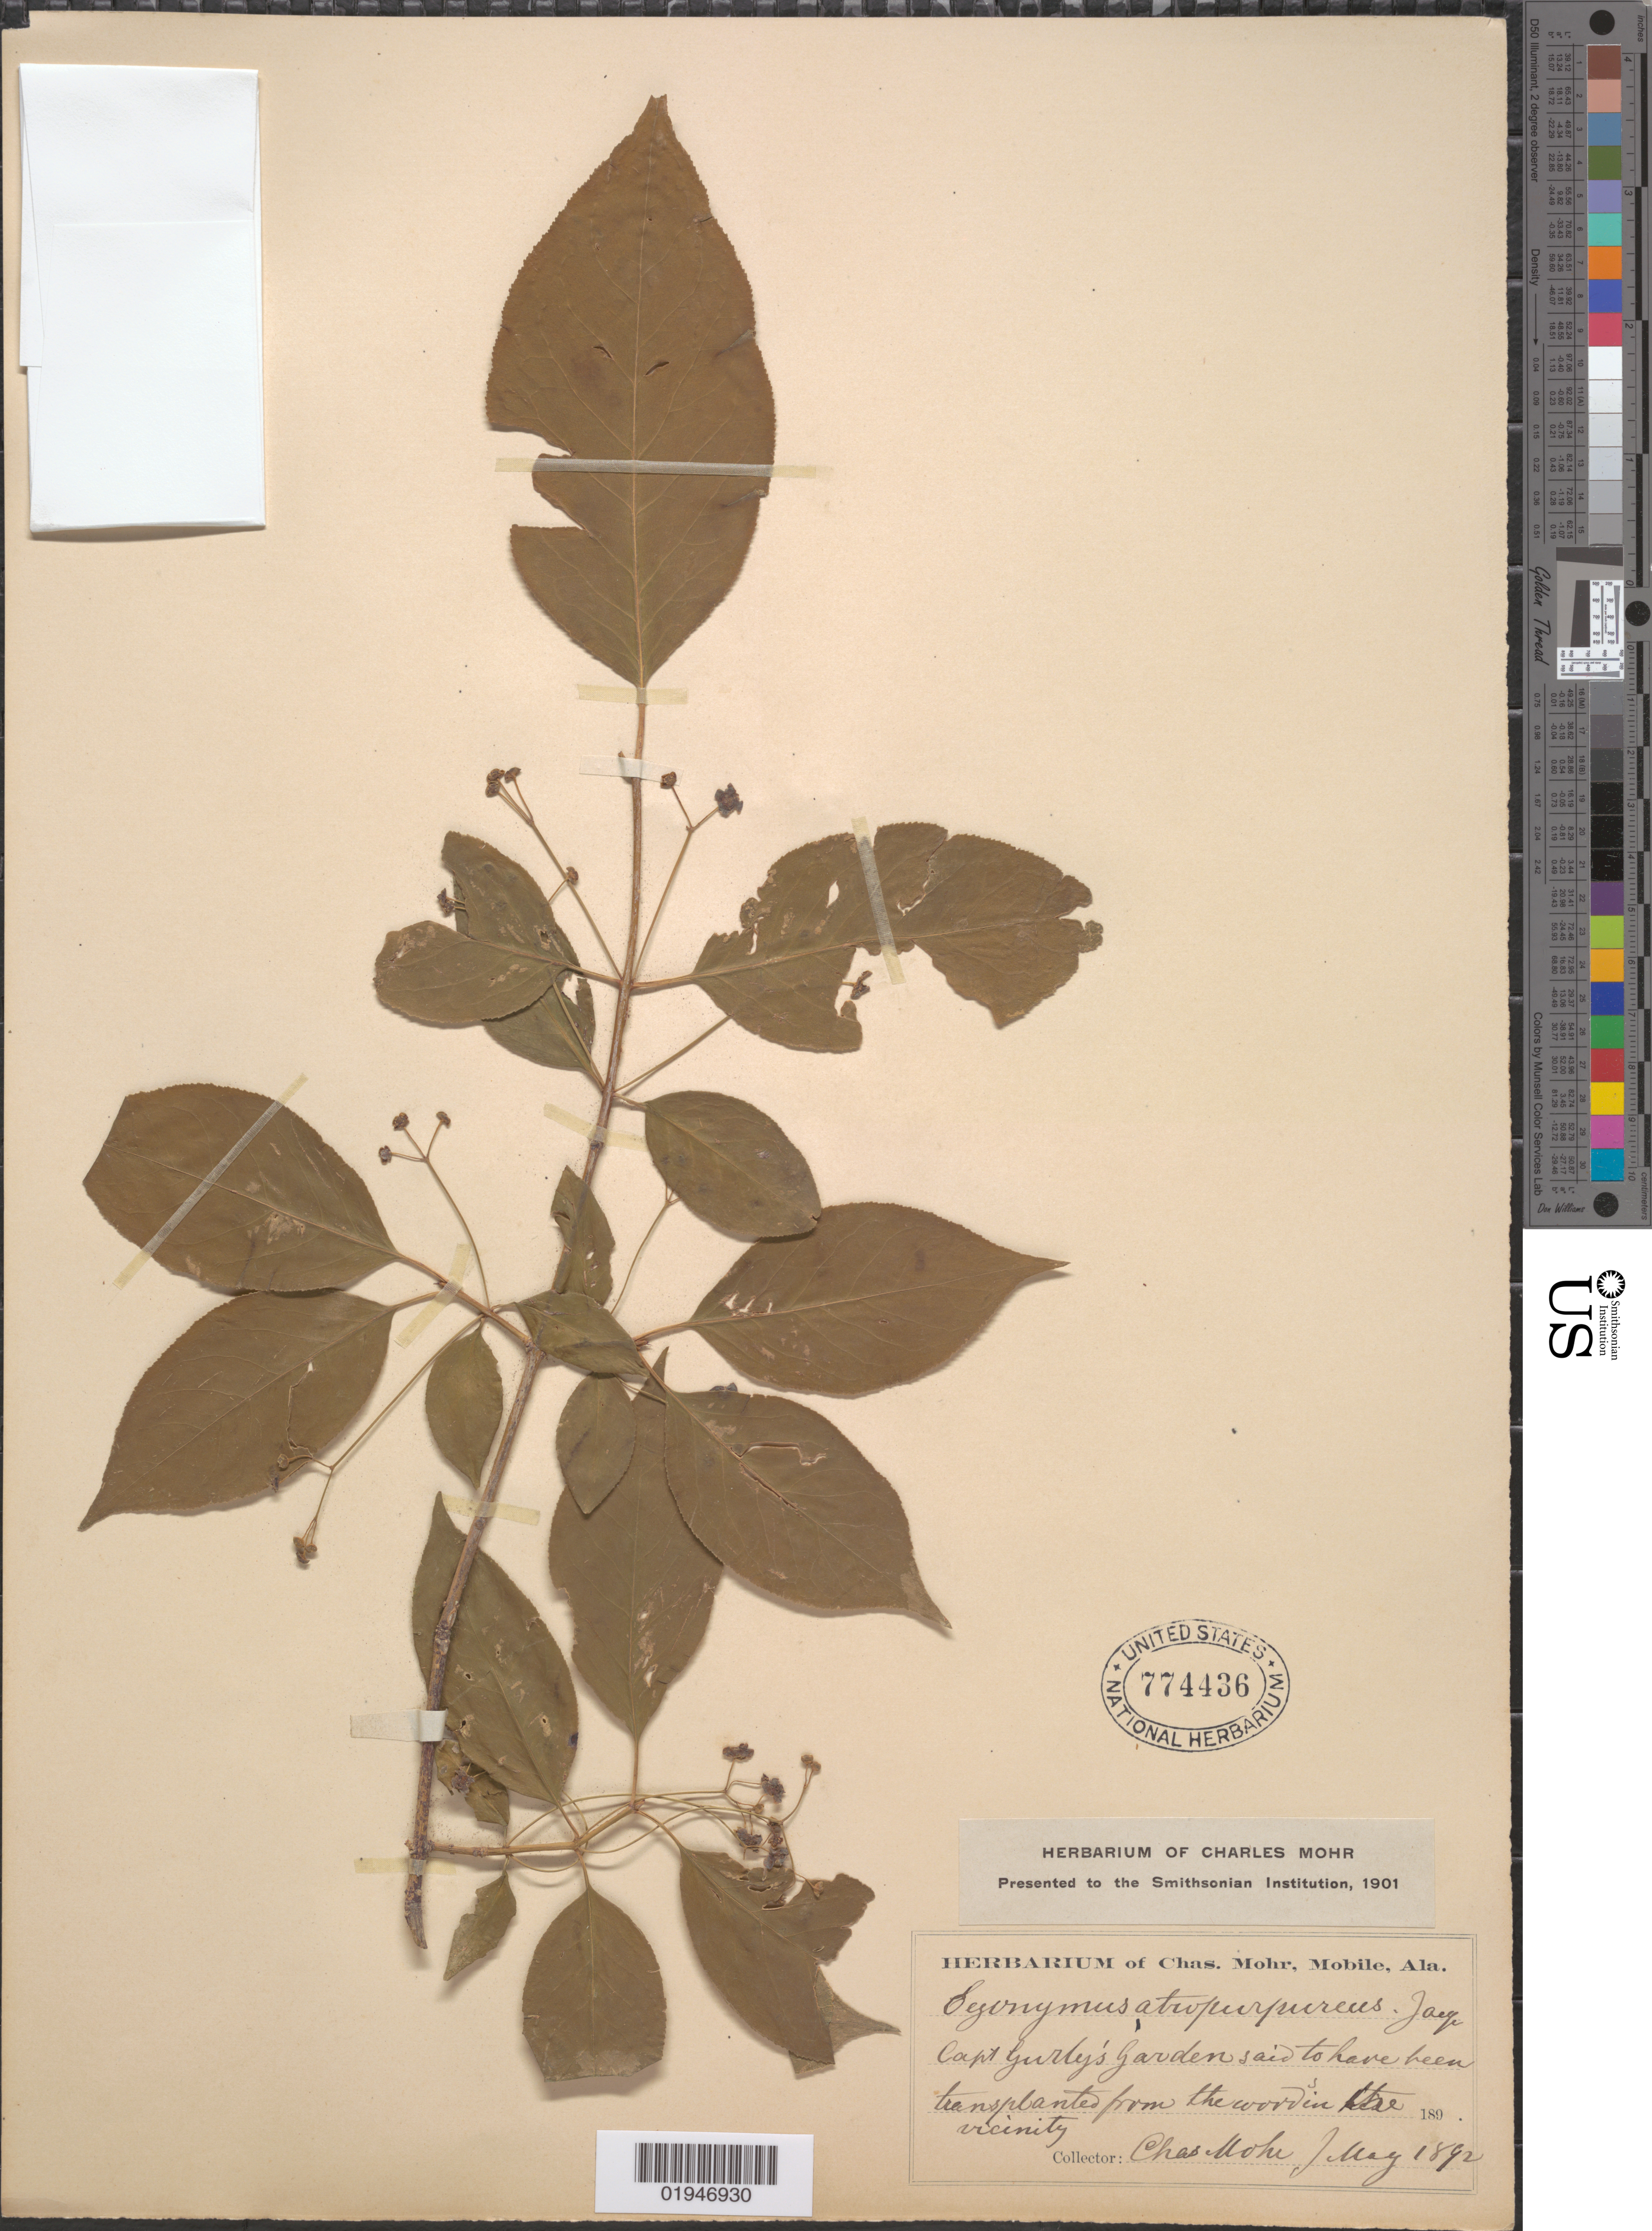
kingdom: Plantae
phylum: Tracheophyta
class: Magnoliopsida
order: Celastrales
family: Celastraceae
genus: Euonymus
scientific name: Euonymus atropurpureus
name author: Jacq.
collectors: C. T. Mohr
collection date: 1892-05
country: United States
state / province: Alabama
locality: Capt. Gurley's garden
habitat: Said to have been transplanted from th ewoods in the vicinity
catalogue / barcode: US 774436